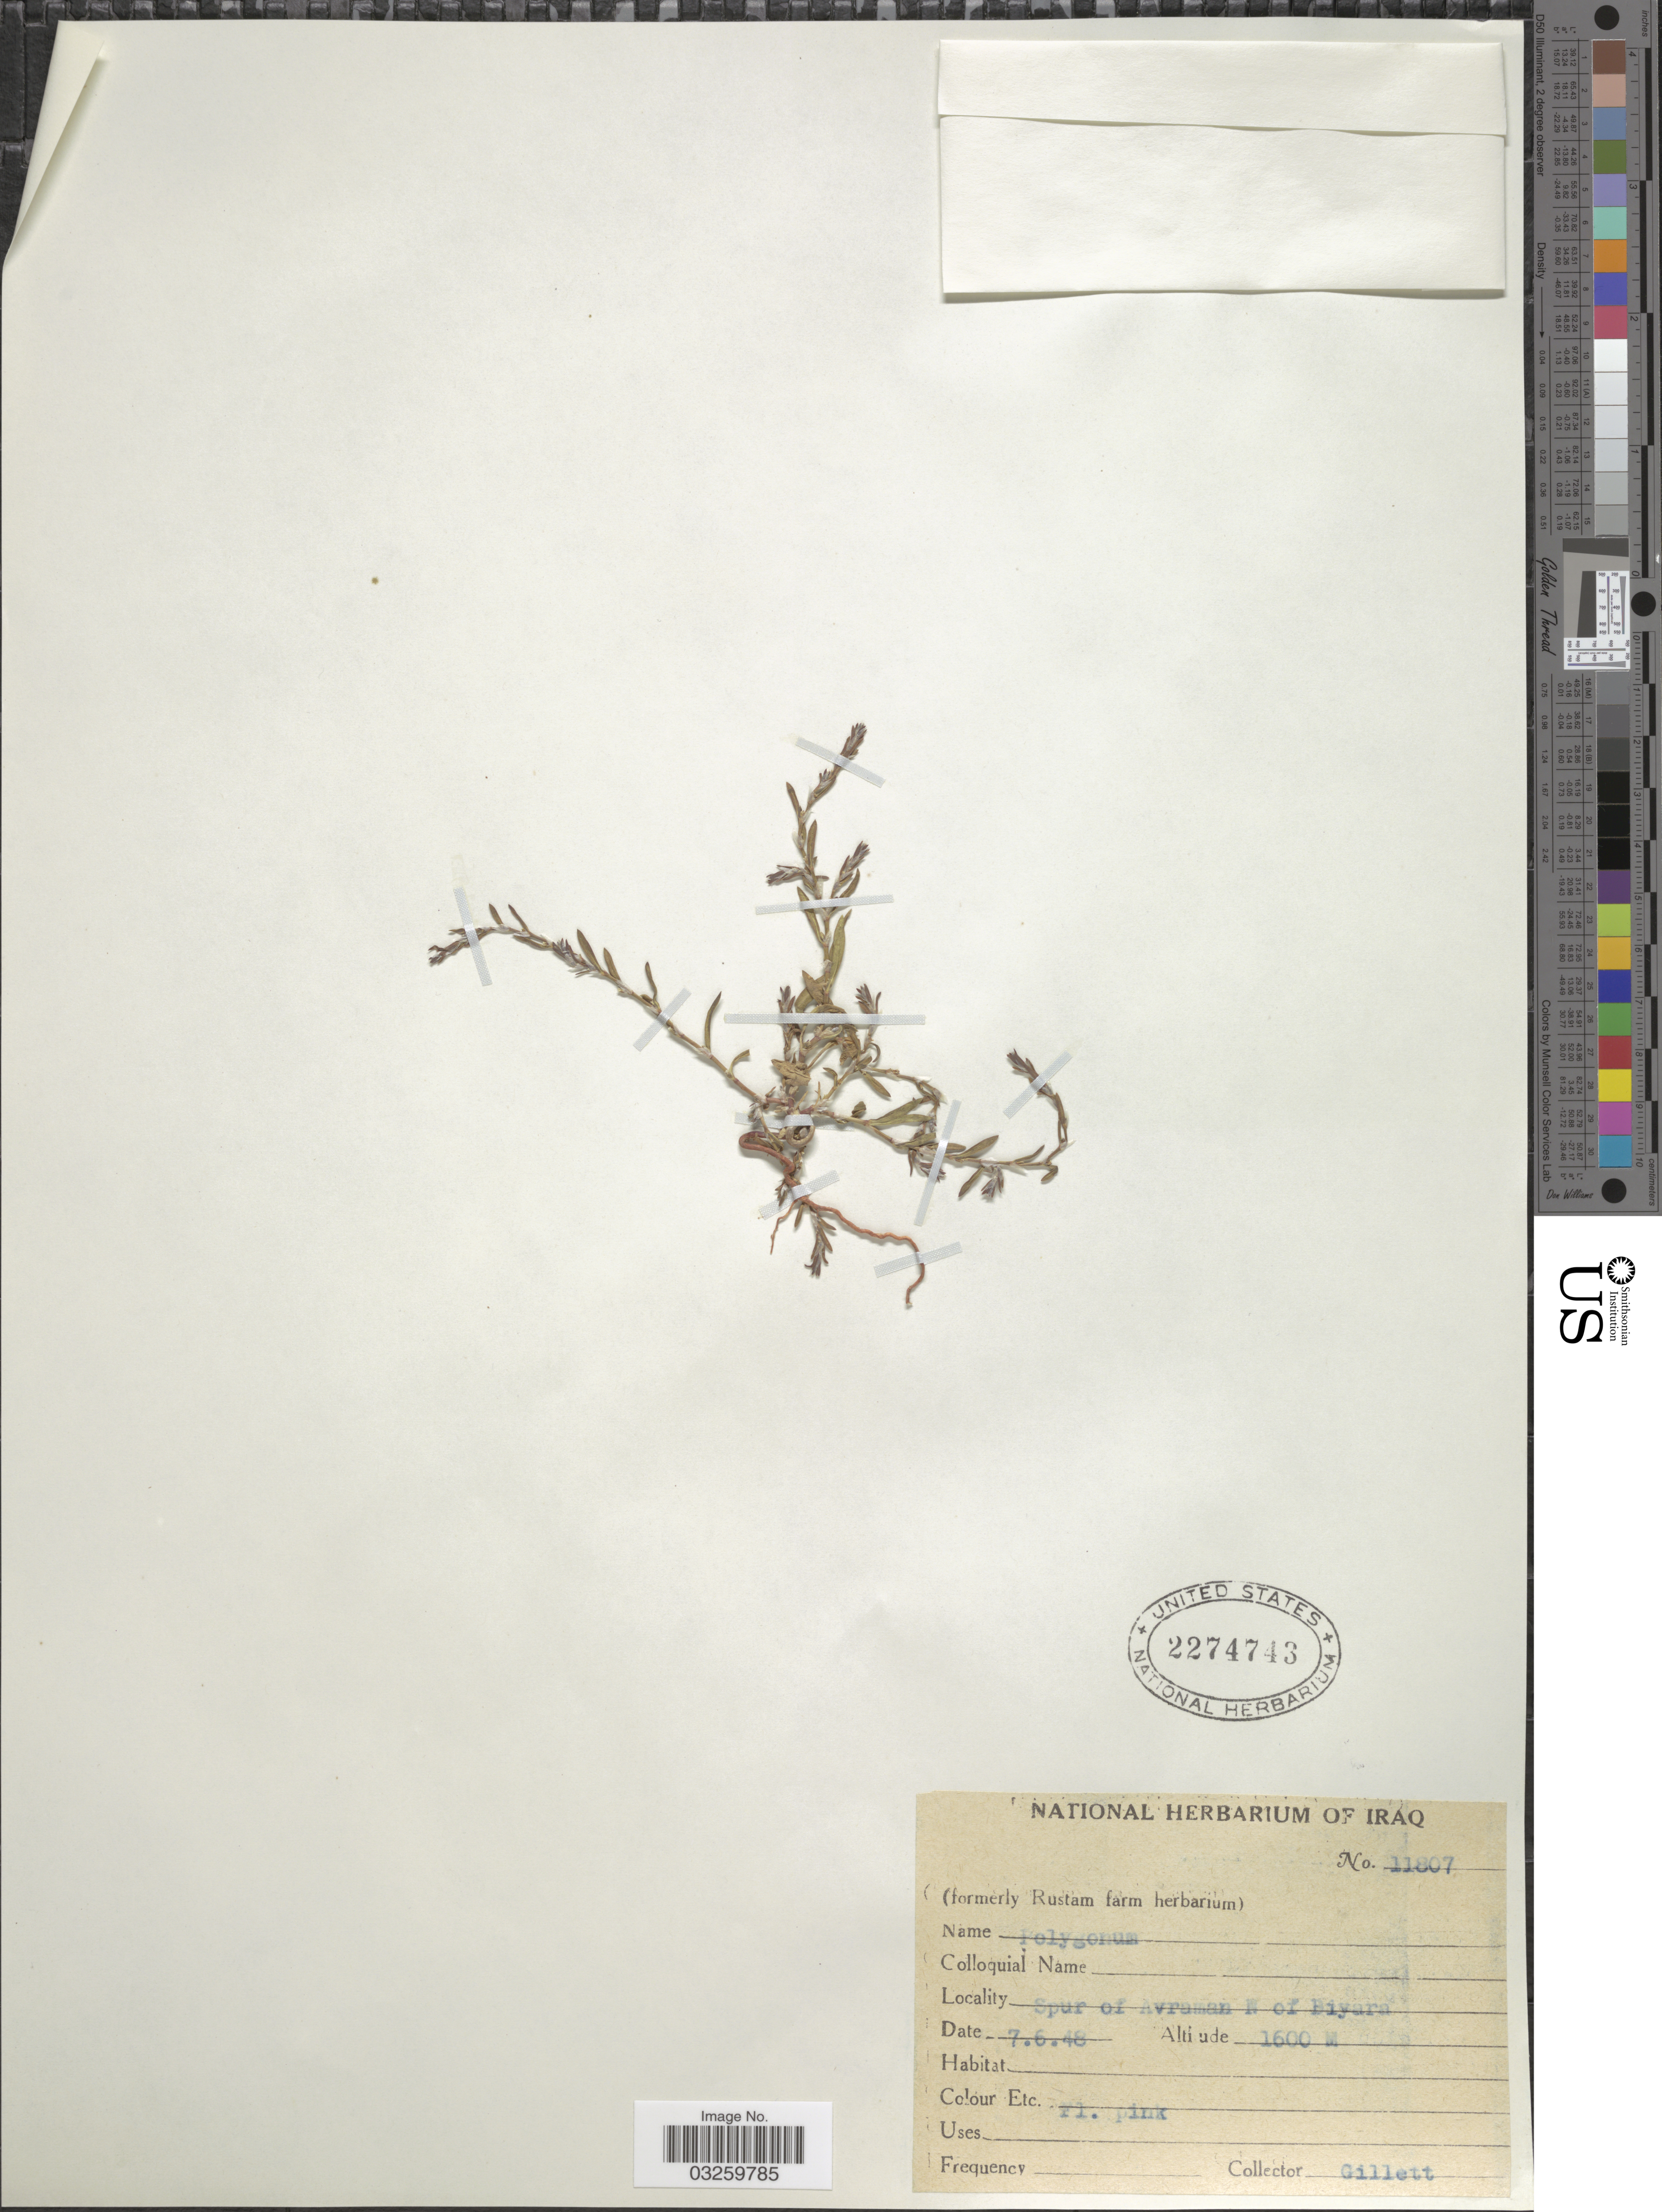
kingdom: Plantae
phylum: Tracheophyta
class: Magnoliopsida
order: Caryophyllales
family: Polygonaceae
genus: Polygonum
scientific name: Polygonum sp.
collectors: Gillett, --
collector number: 11807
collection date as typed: Transcribed d/m/y: 7/6/48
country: Iraq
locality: Spur of Avraman E of Biyara.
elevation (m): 1600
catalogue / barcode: US 2274743